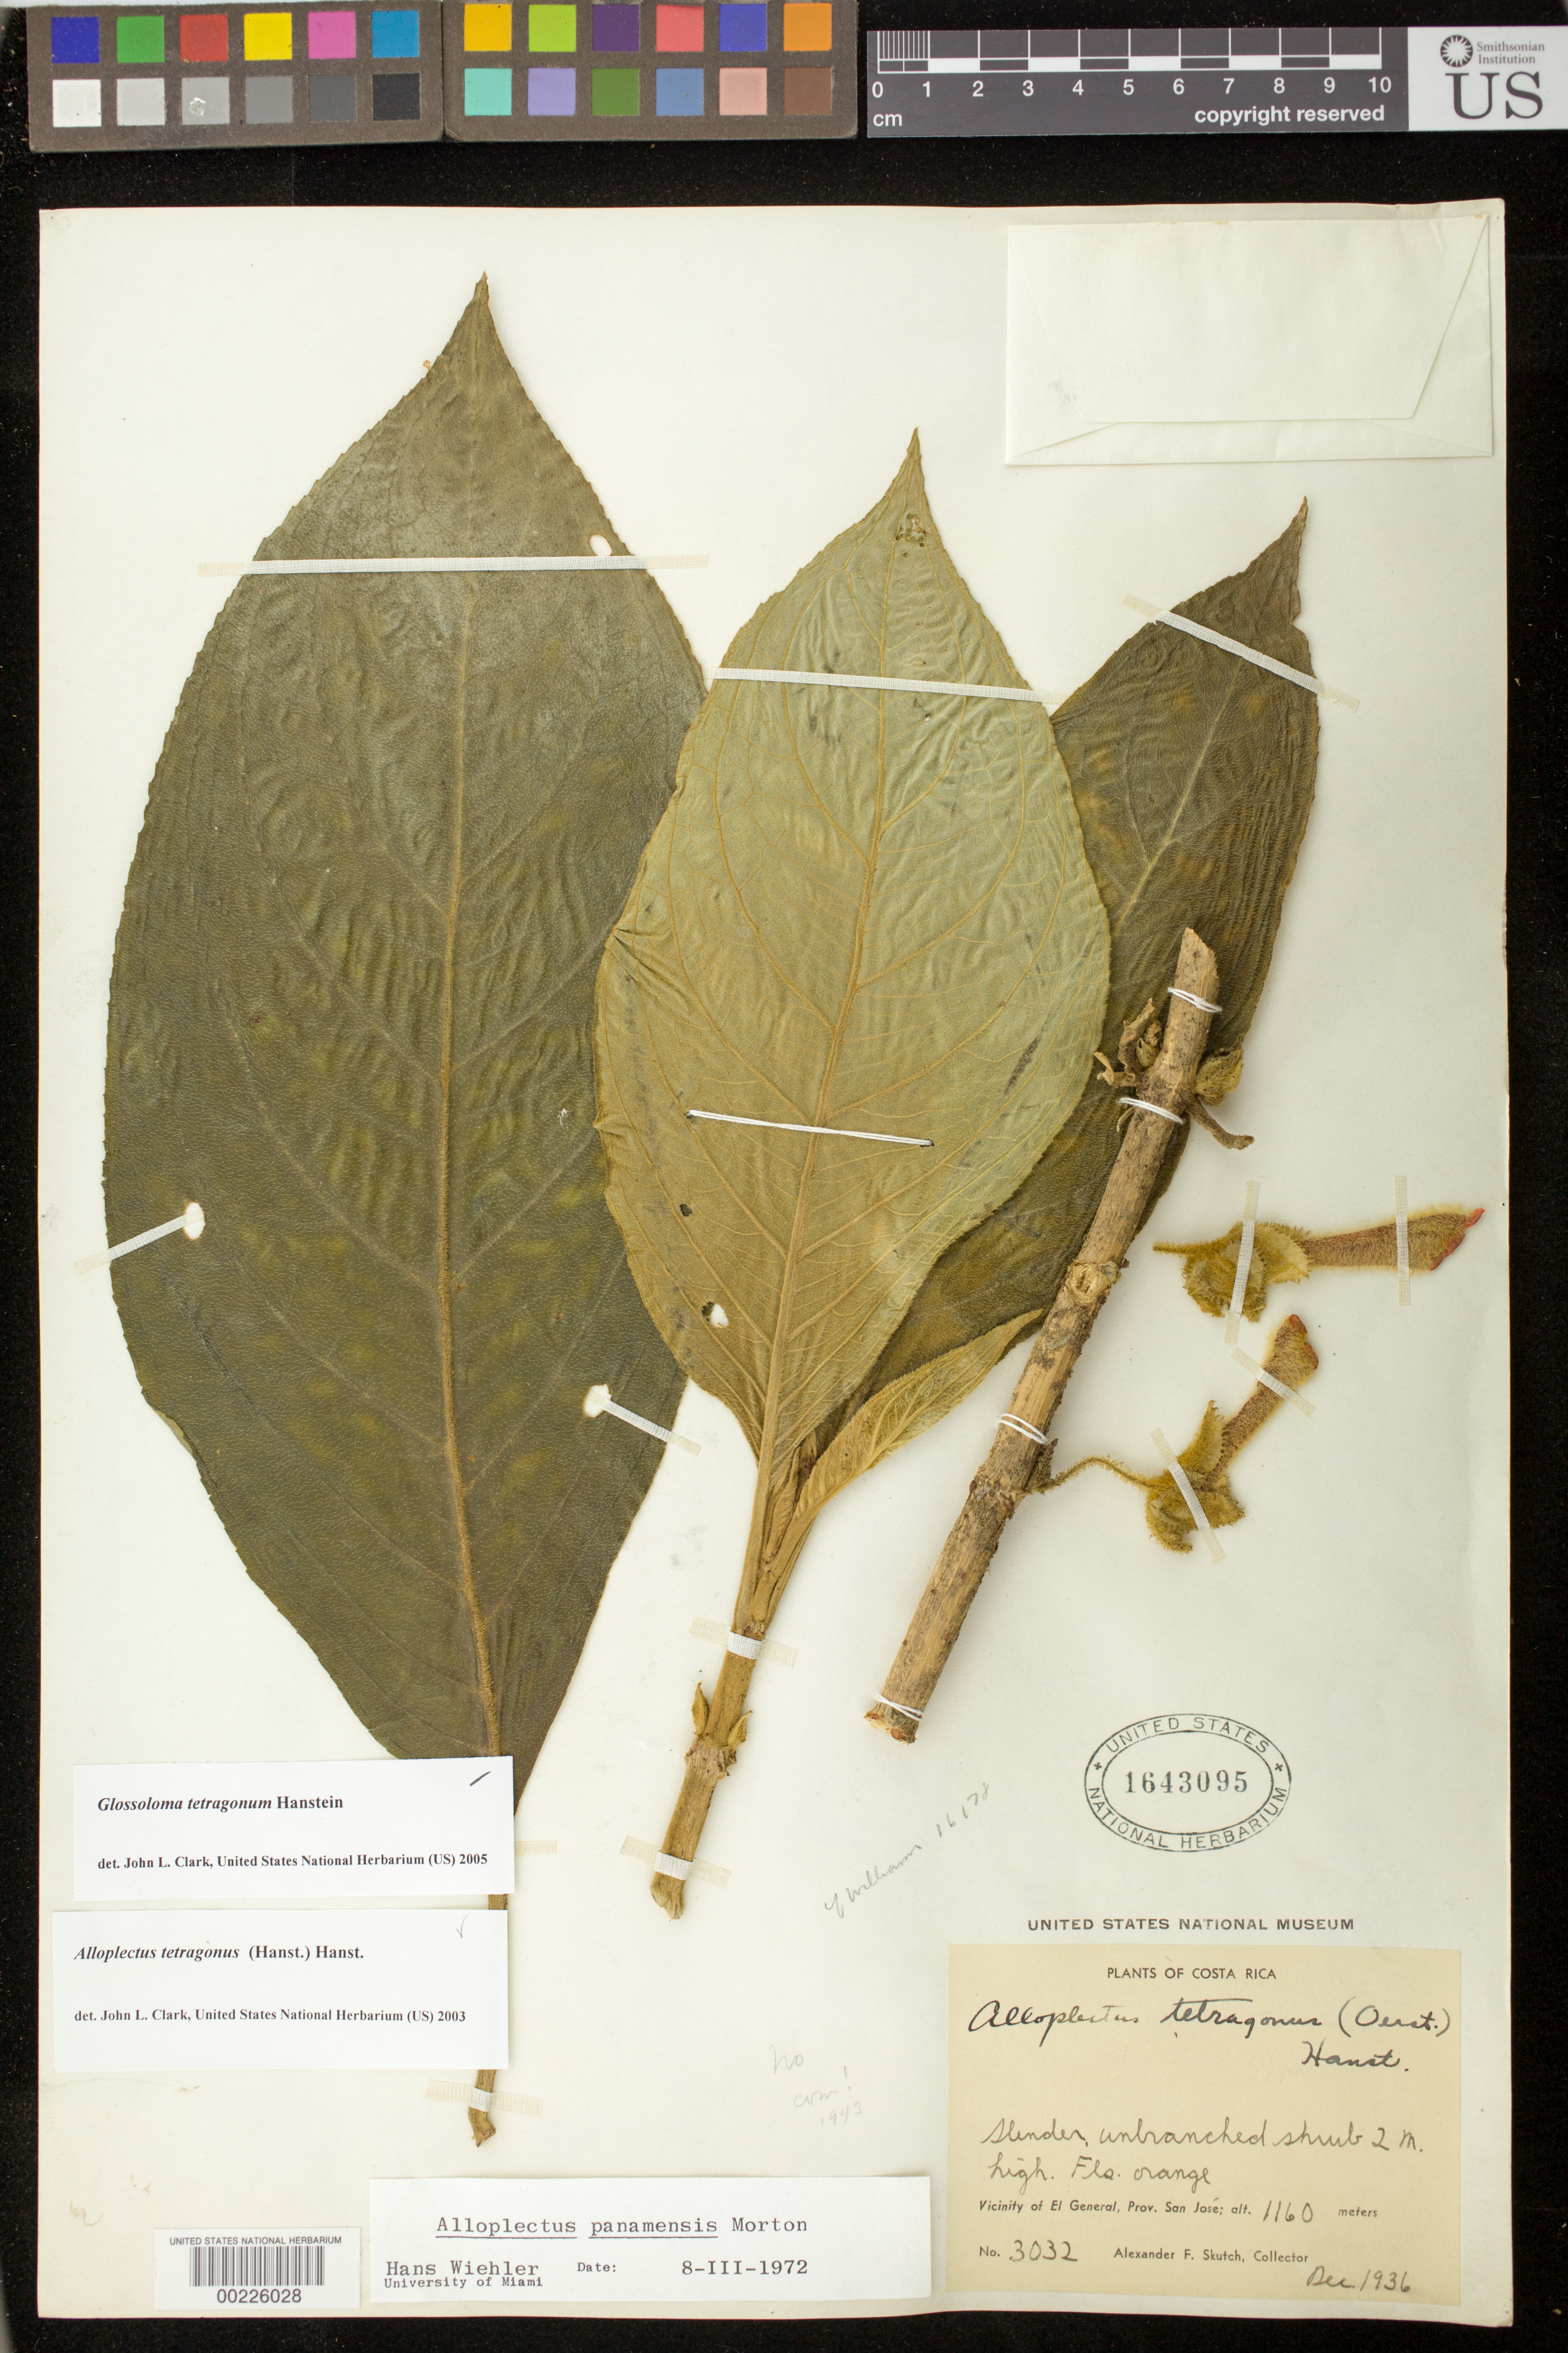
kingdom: Plantae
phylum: Tracheophyta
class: Magnoliopsida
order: Lamiales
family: Gesneriaceae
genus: Glossoloma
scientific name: Glossoloma tetragonum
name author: Hanst.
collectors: A. F. Skutch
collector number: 3032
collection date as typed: Dec 1936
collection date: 1936-12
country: Costa Rica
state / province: San José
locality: Vicinity of El General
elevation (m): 1160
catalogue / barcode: US 1643095